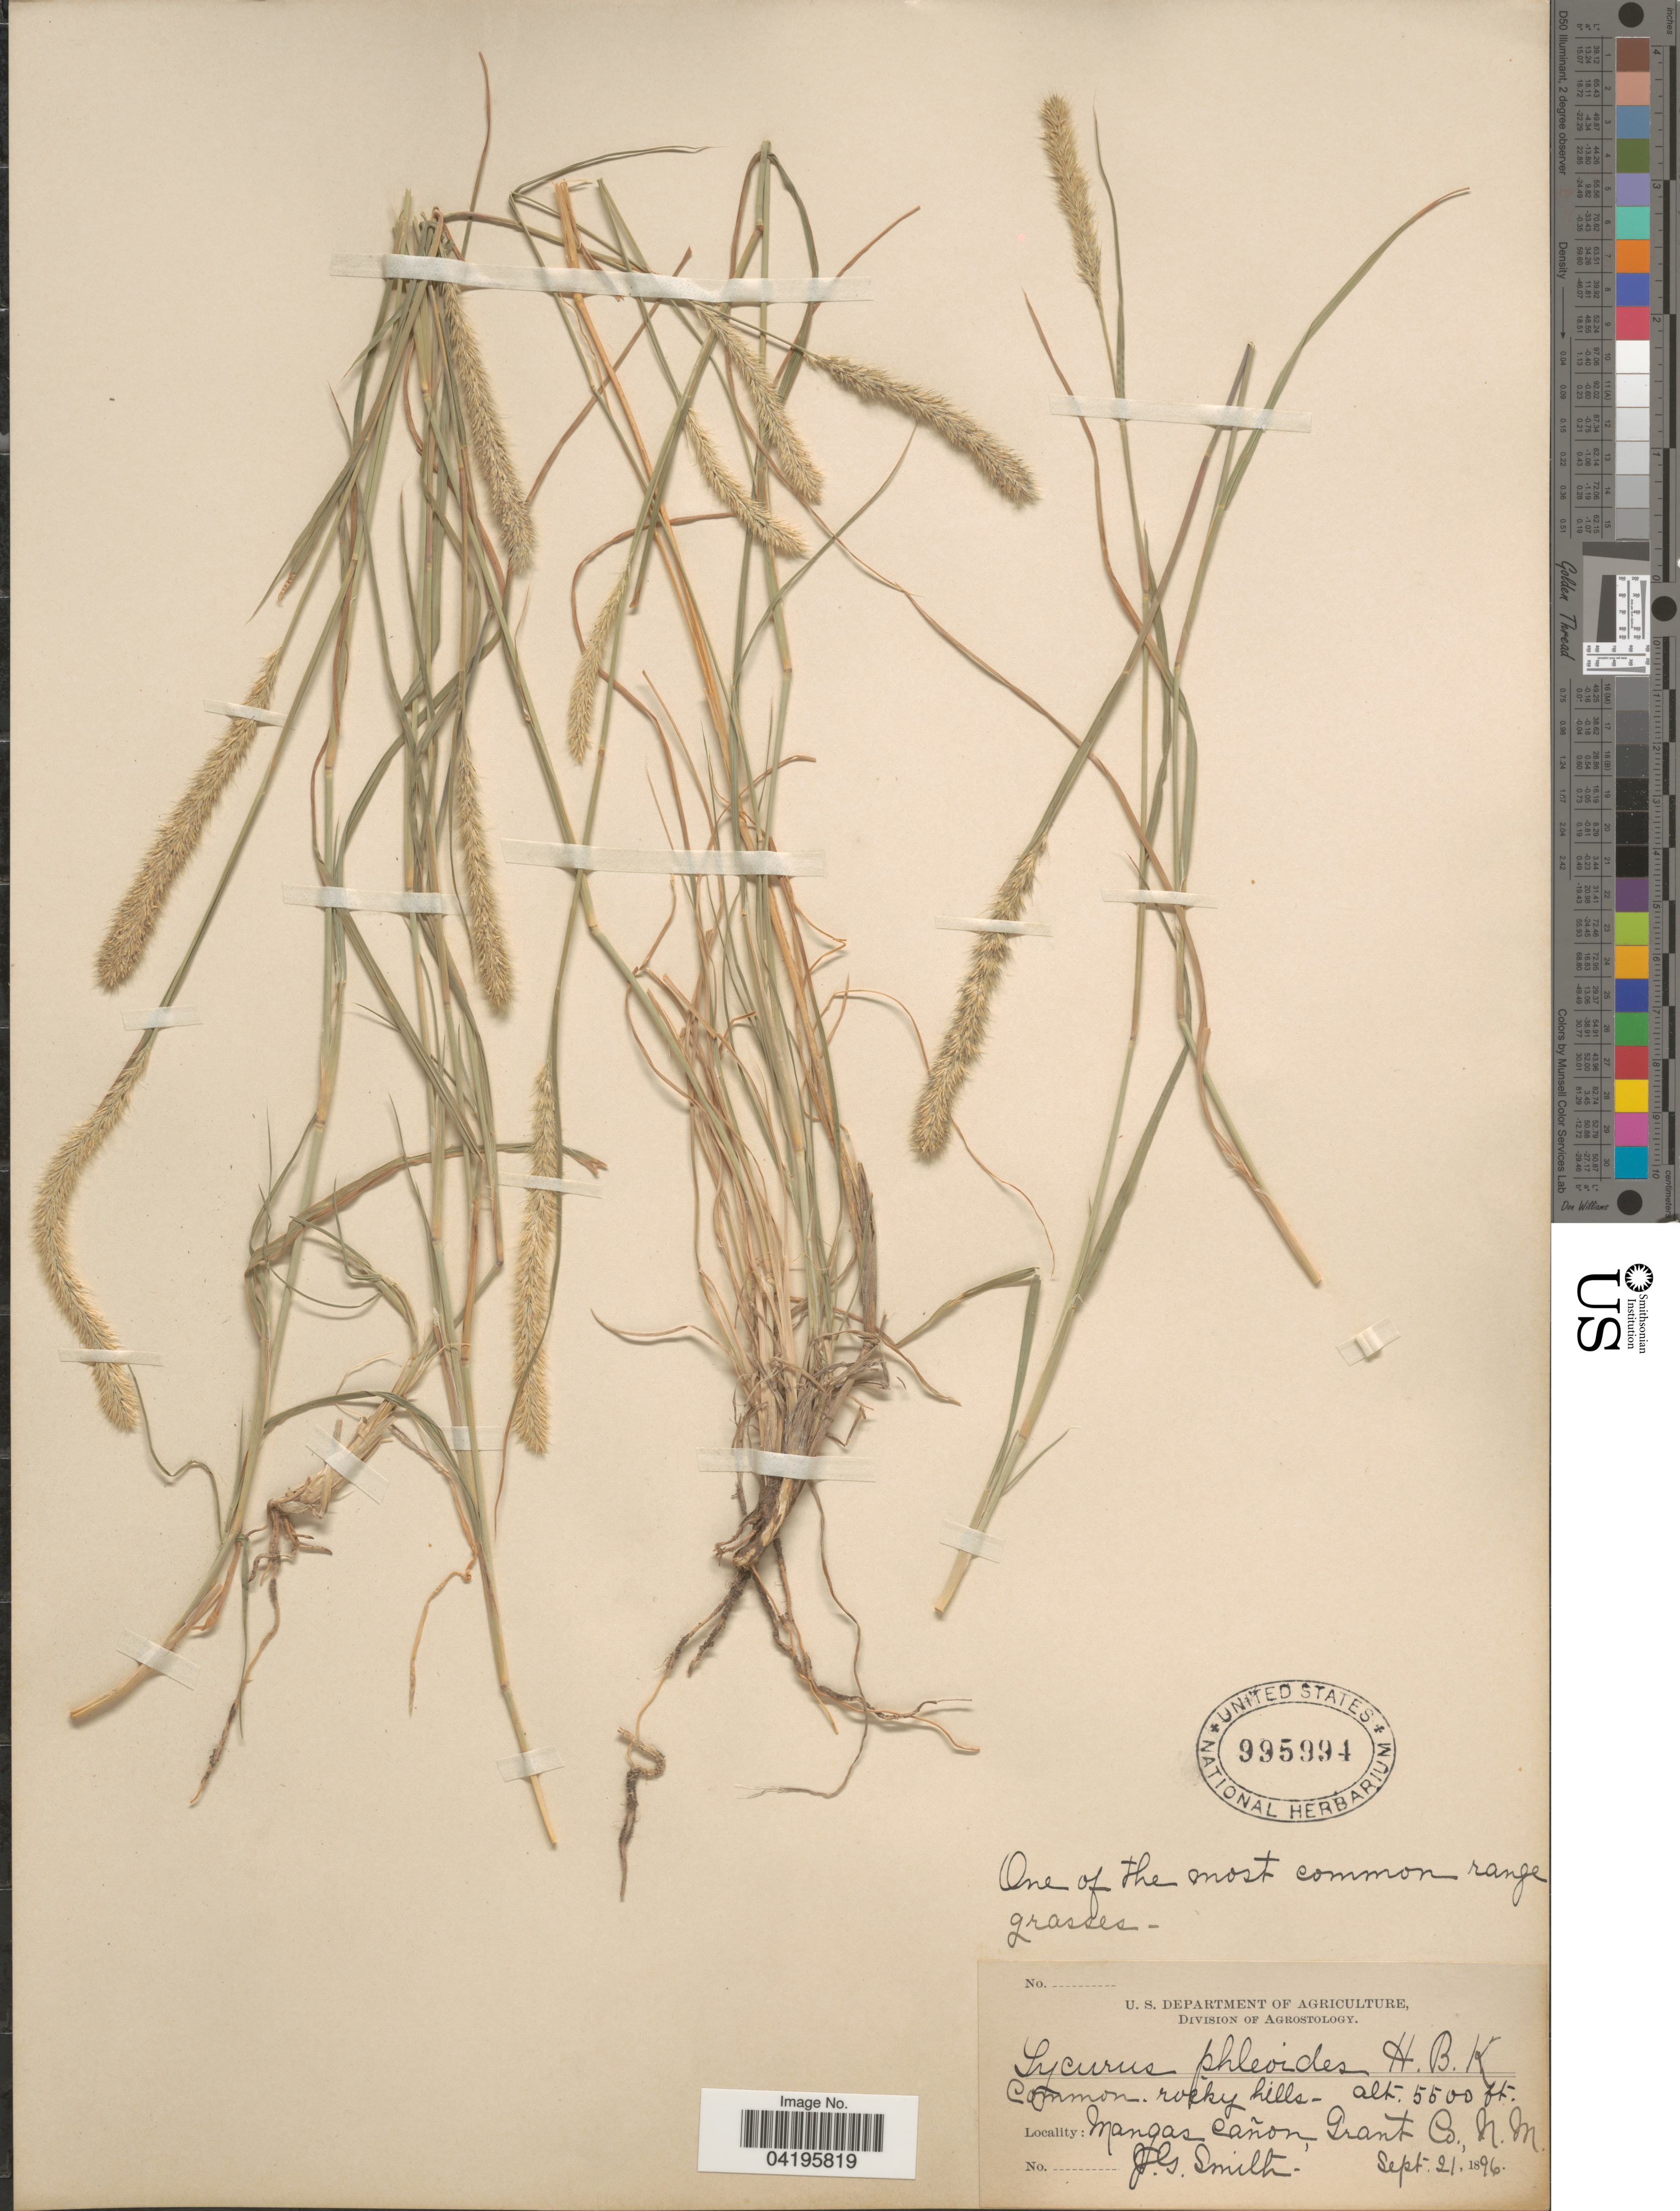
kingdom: Plantae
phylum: Tracheophyta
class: Liliopsida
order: Poales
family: Poaceae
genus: Muhlenbergia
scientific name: Muhlenbergia phleoides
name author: (Kunth) Columbus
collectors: J. G. Smith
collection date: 1896-09-21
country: United States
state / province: New Mexico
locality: Mangas Cañon, Grant Co.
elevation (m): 1676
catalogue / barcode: US 995994